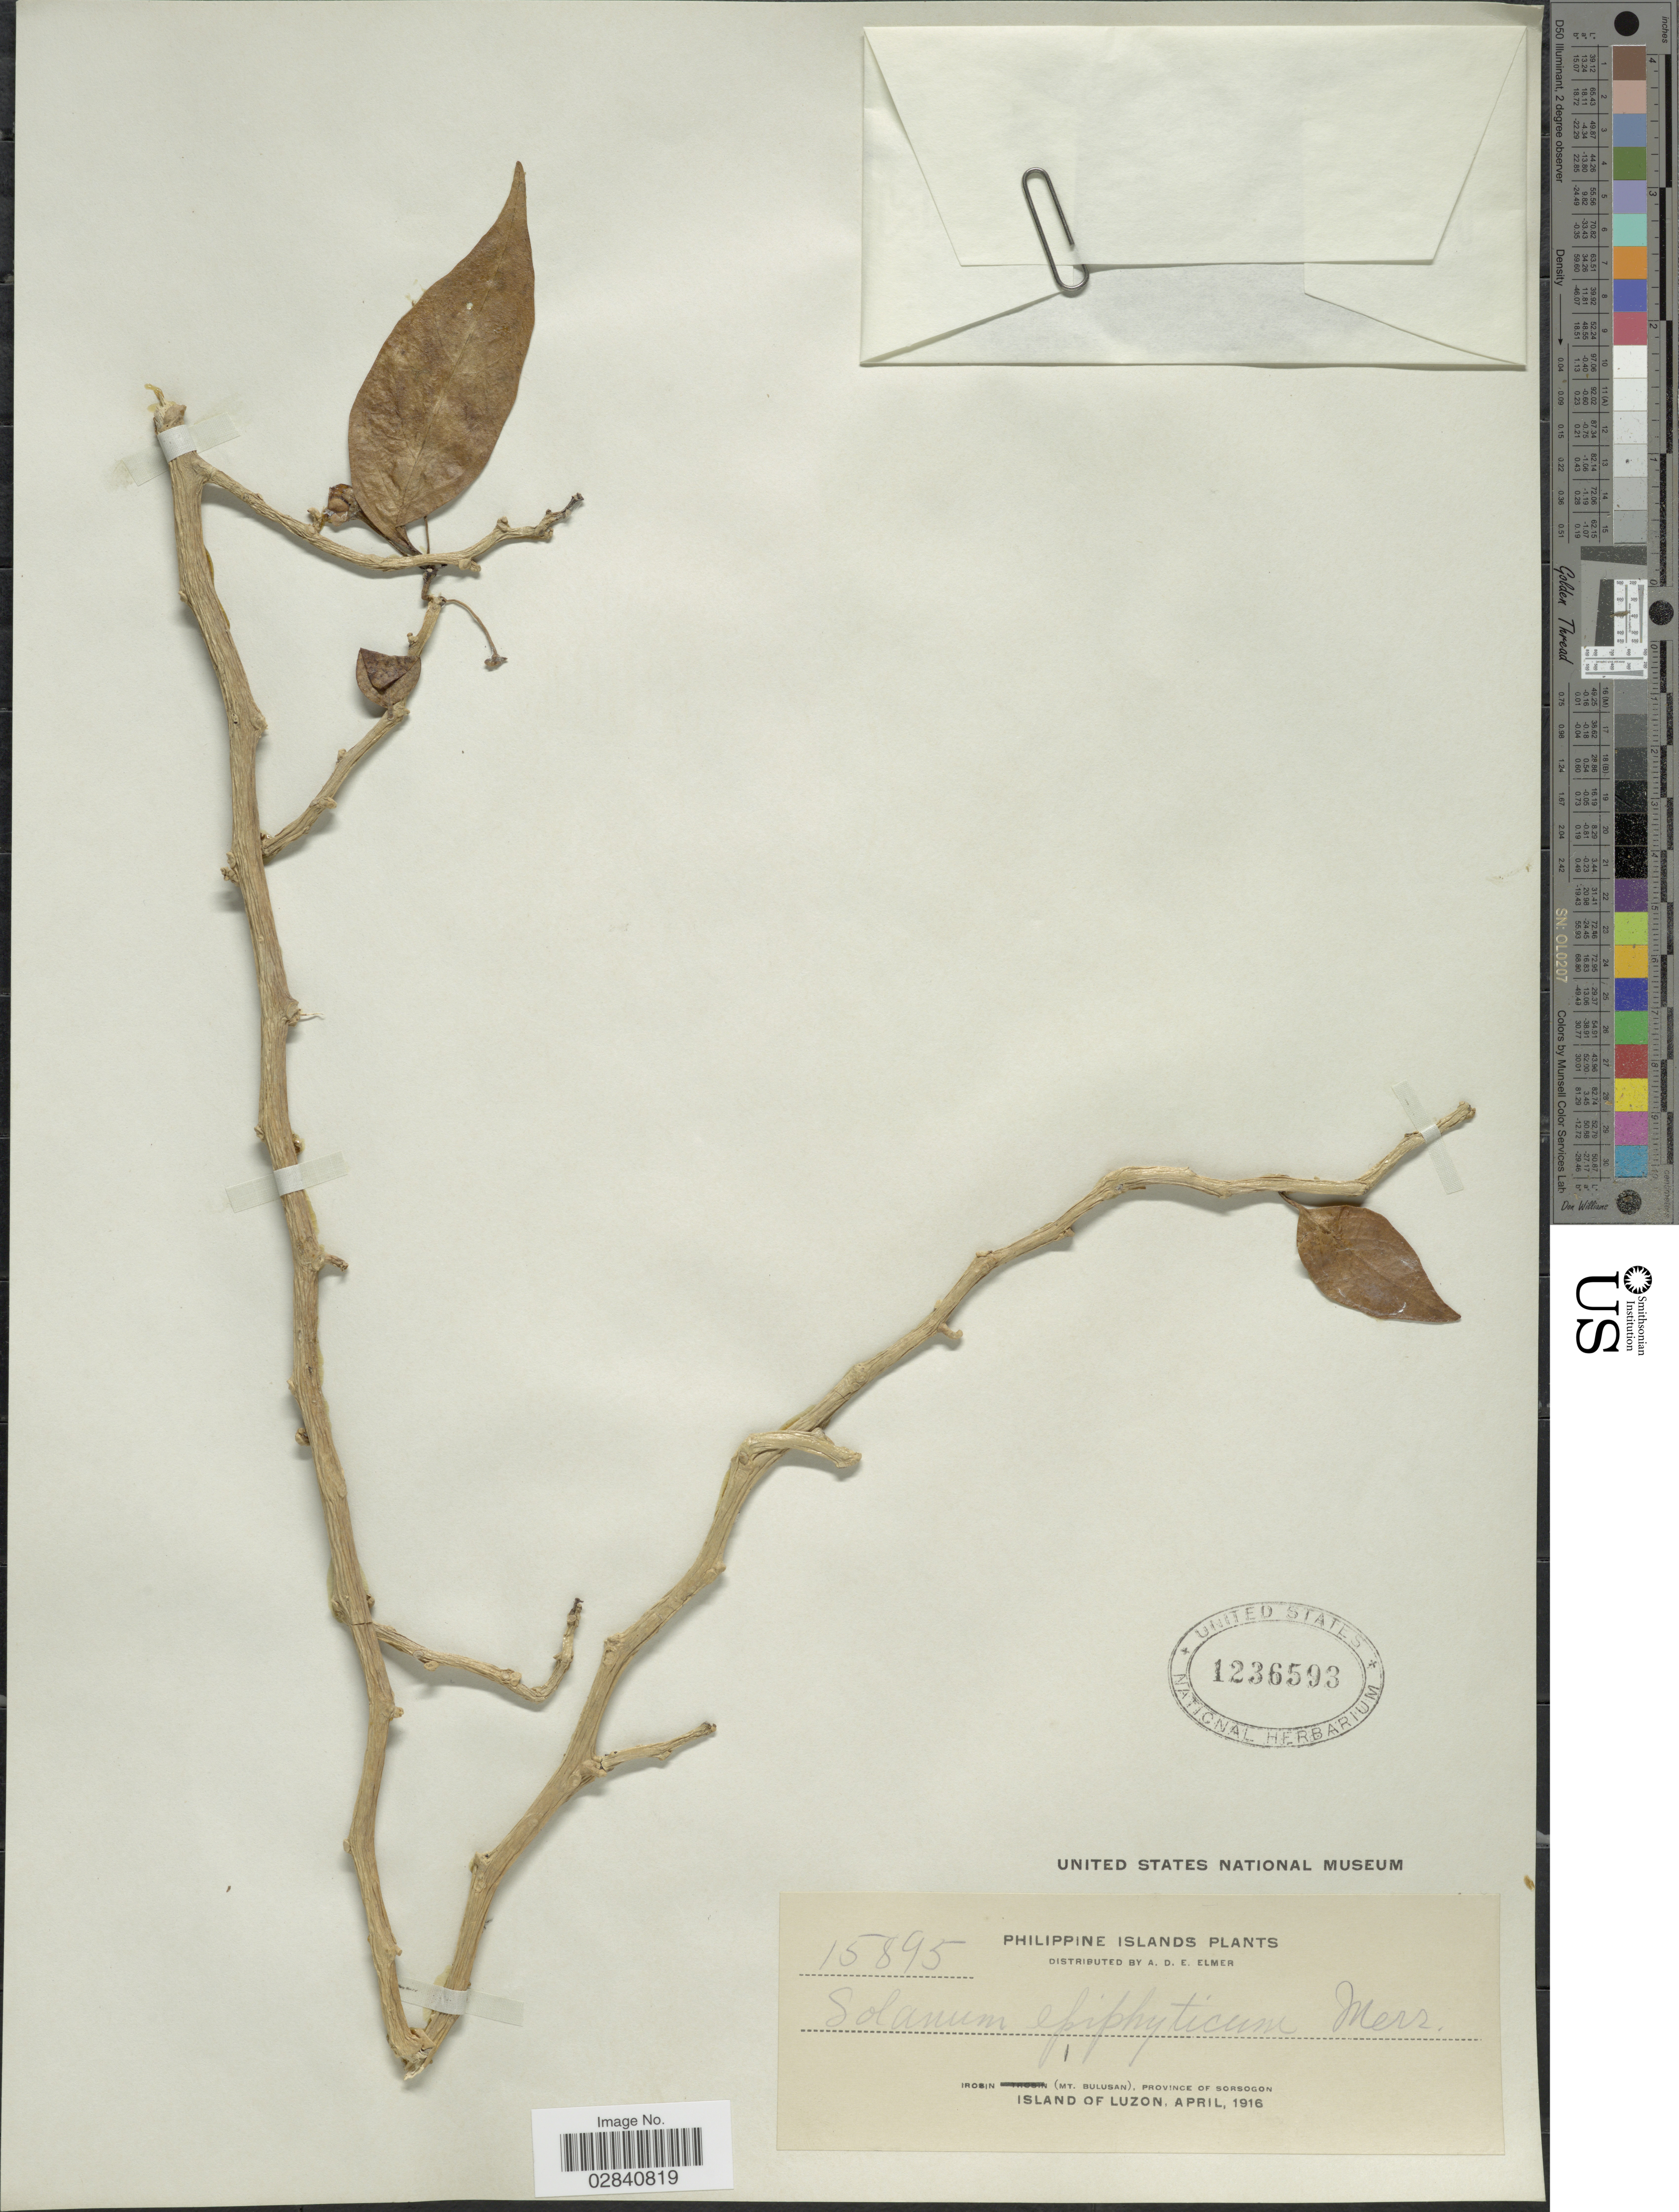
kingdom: Plantae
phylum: Tracheophyta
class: Magnoliopsida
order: Solanales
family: Solanaceae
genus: Lycianthes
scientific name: Lycianthes parasitica subsp. epiphytica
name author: (Merr.) Bitter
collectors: A. D. E. Elmer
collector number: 15895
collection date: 1916-04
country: Philippines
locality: Philippine Islands. Irosin (Mt. Bulusan), Province of Sorsogon.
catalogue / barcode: US 1236593